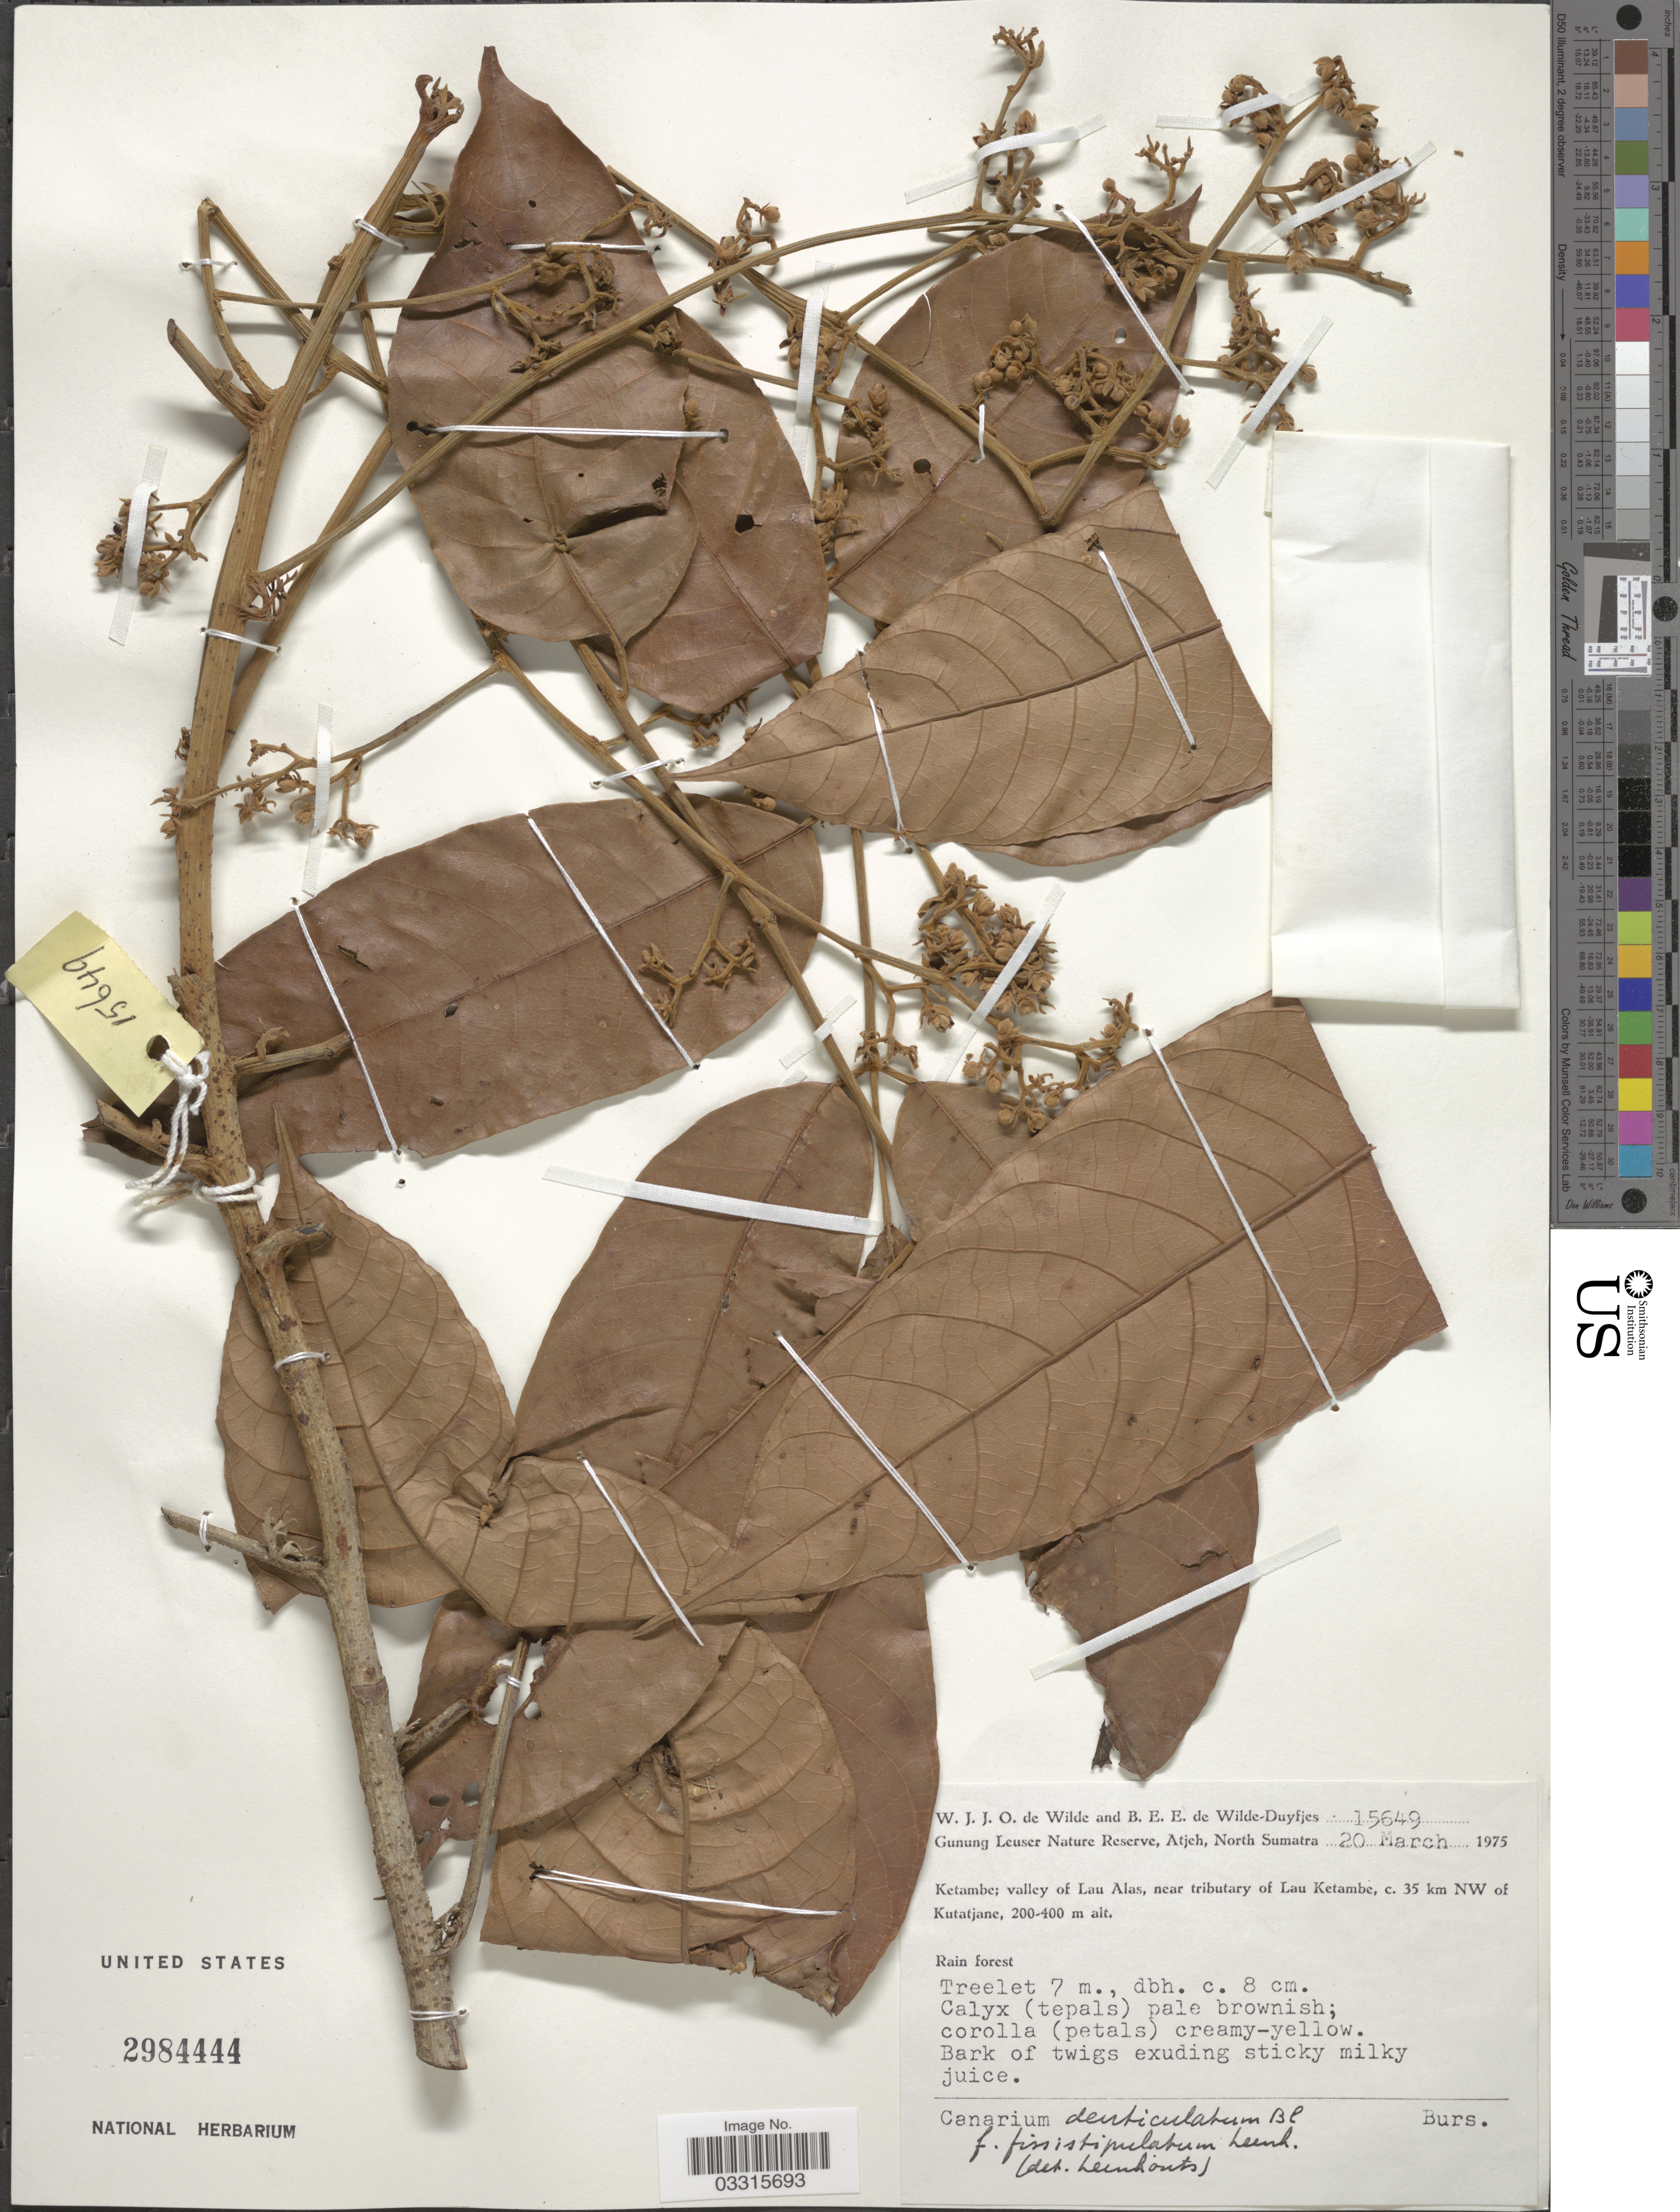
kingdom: Plantae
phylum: Tracheophyta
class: Magnoliopsida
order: Sapindales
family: Burseraceae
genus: Canarium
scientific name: Canarium denticulatum subsp. fissistipulum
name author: (Miq.) Leenh.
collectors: W. J. de Wilde & B. E. de Wilde-Duyfjes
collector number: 15649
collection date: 1975-03-20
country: Indonesia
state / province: Sumatra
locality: Gunung Leuser Nature Reserve, Atjeh, North Sumatra. Ketambe; valley of Lau Alas, near tributary of Lau Ketambe, c. 35 km NW of Kutatjane.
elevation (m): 200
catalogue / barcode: US 2984444